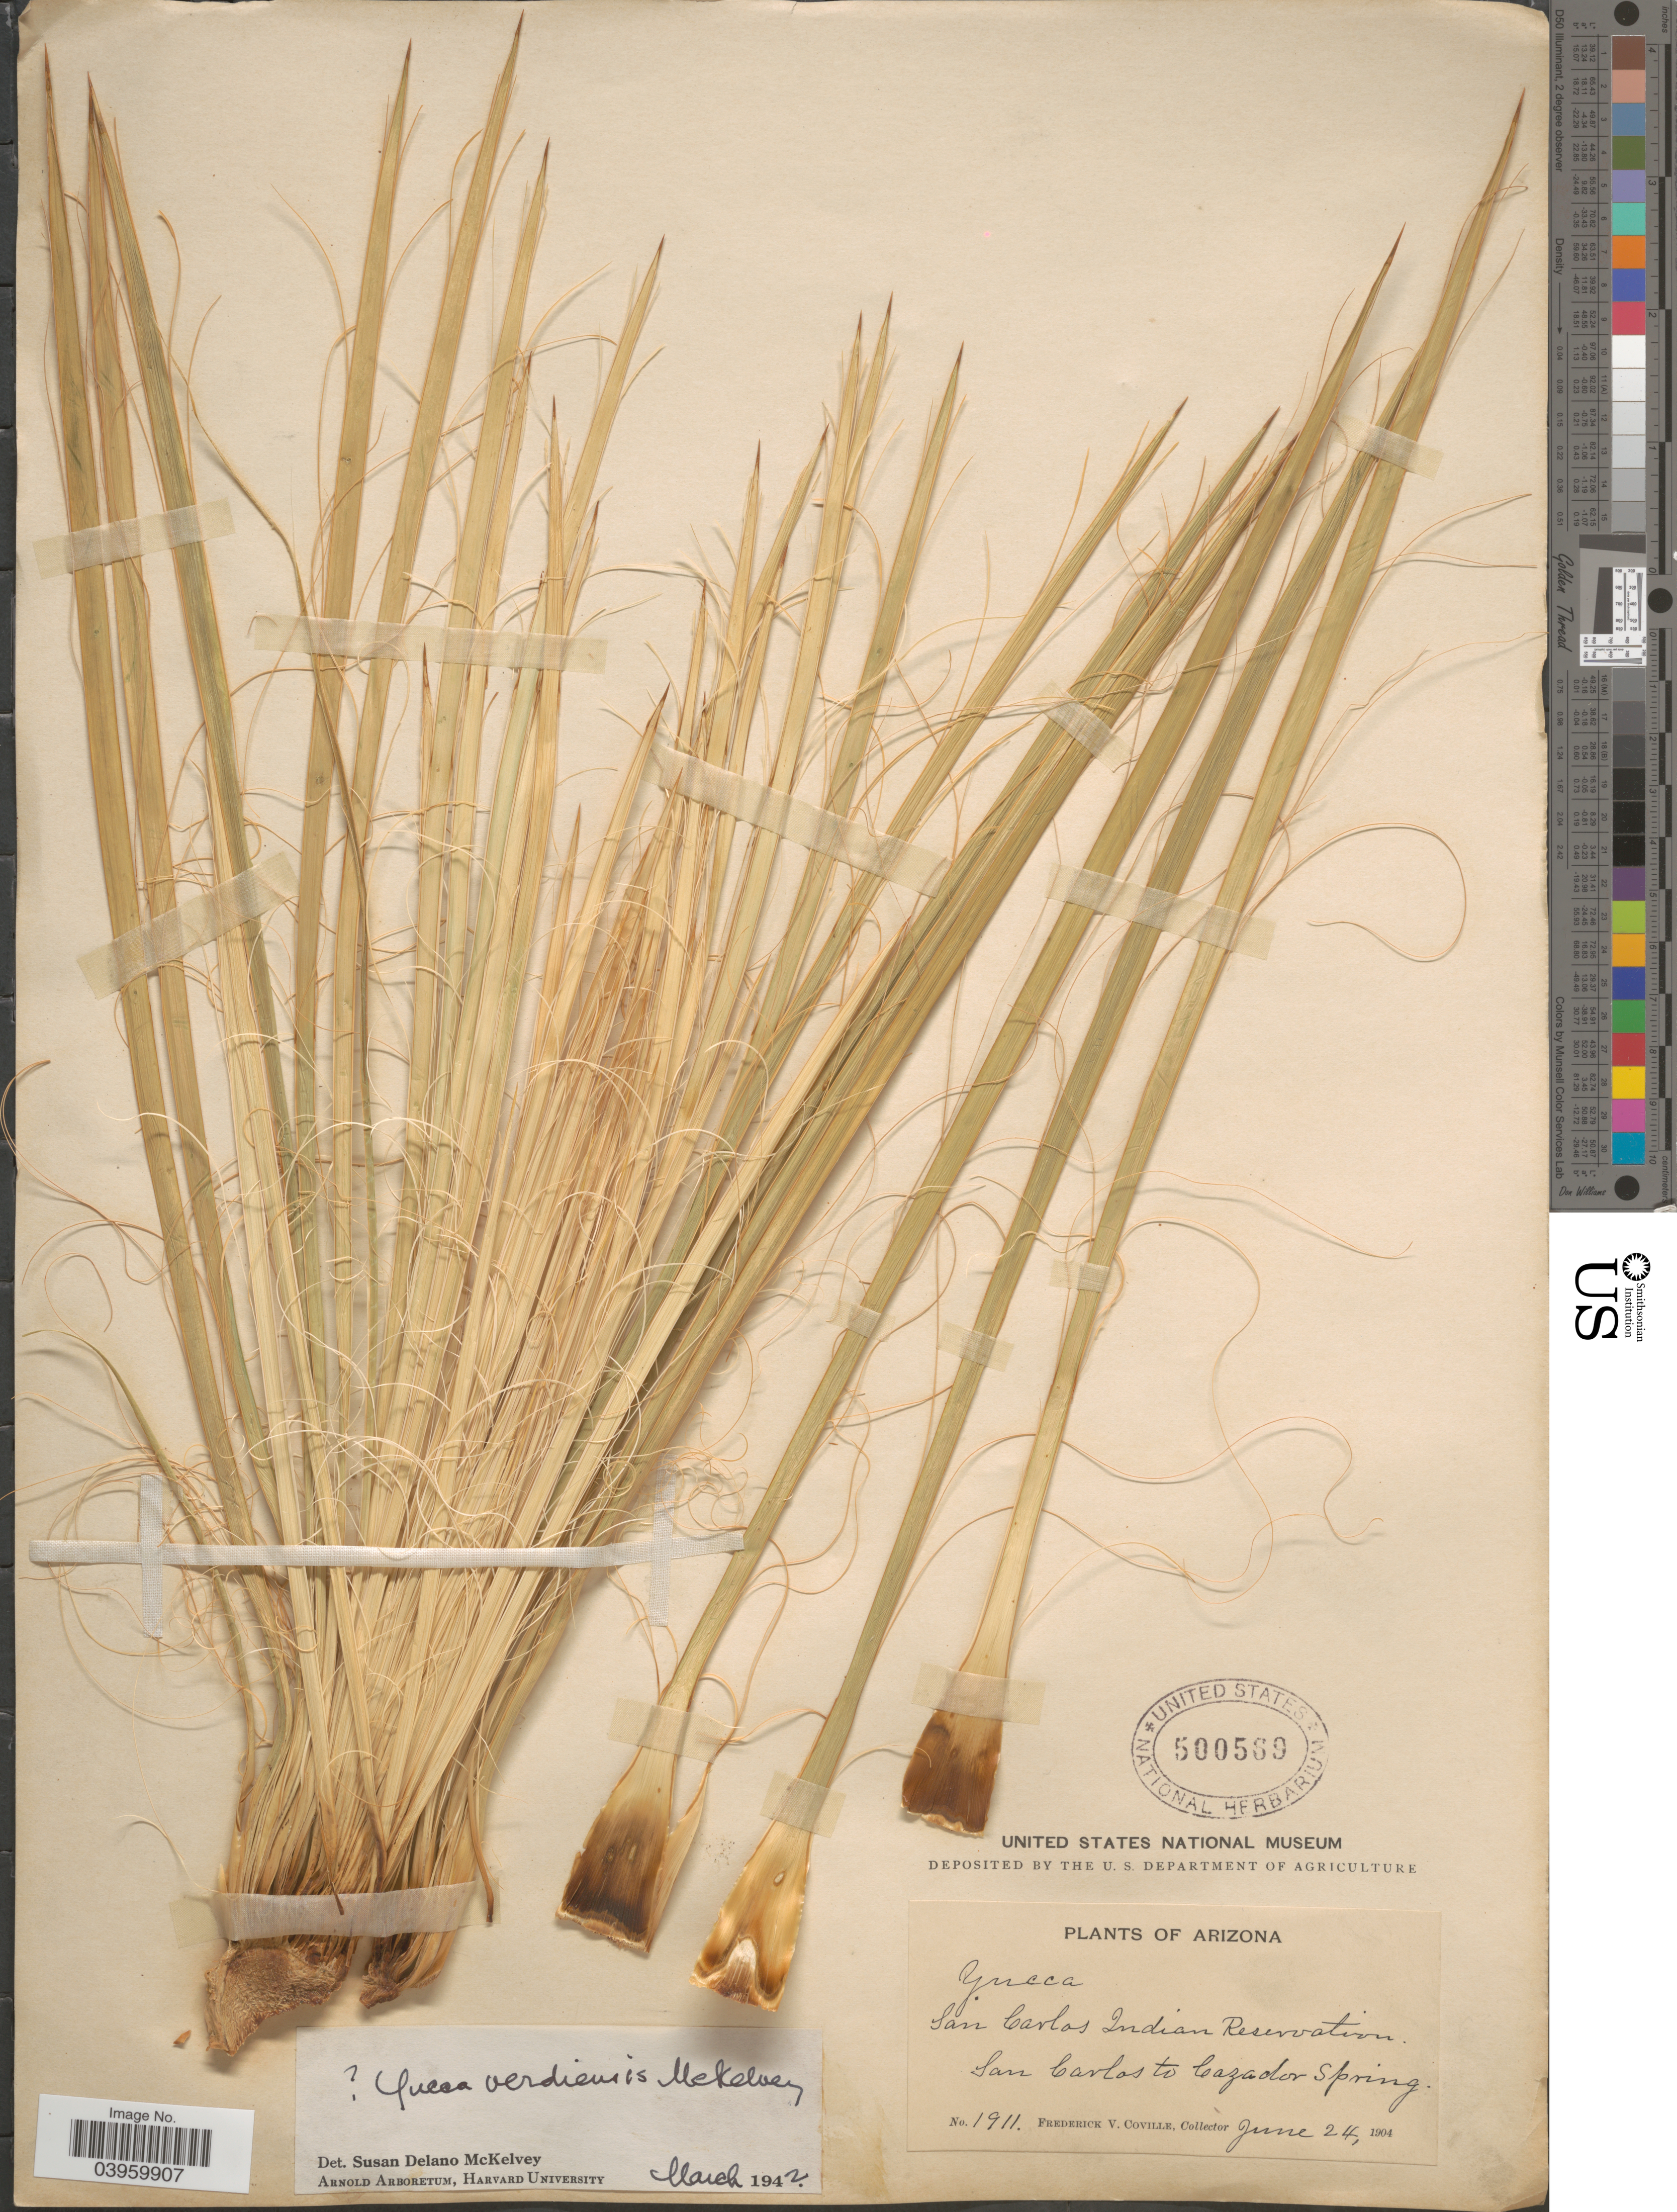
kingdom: Plantae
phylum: Tracheophyta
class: Liliopsida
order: Asparagales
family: Asparagaceae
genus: Yucca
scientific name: Yucca elata var. verdiensis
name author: (McKelvey) Reveal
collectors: F. V. Coville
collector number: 1911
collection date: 1904-06-24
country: United States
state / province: Arizona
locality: San Carlos Indian Reservation. San Carlos to Cazador Spring.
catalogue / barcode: US 500569